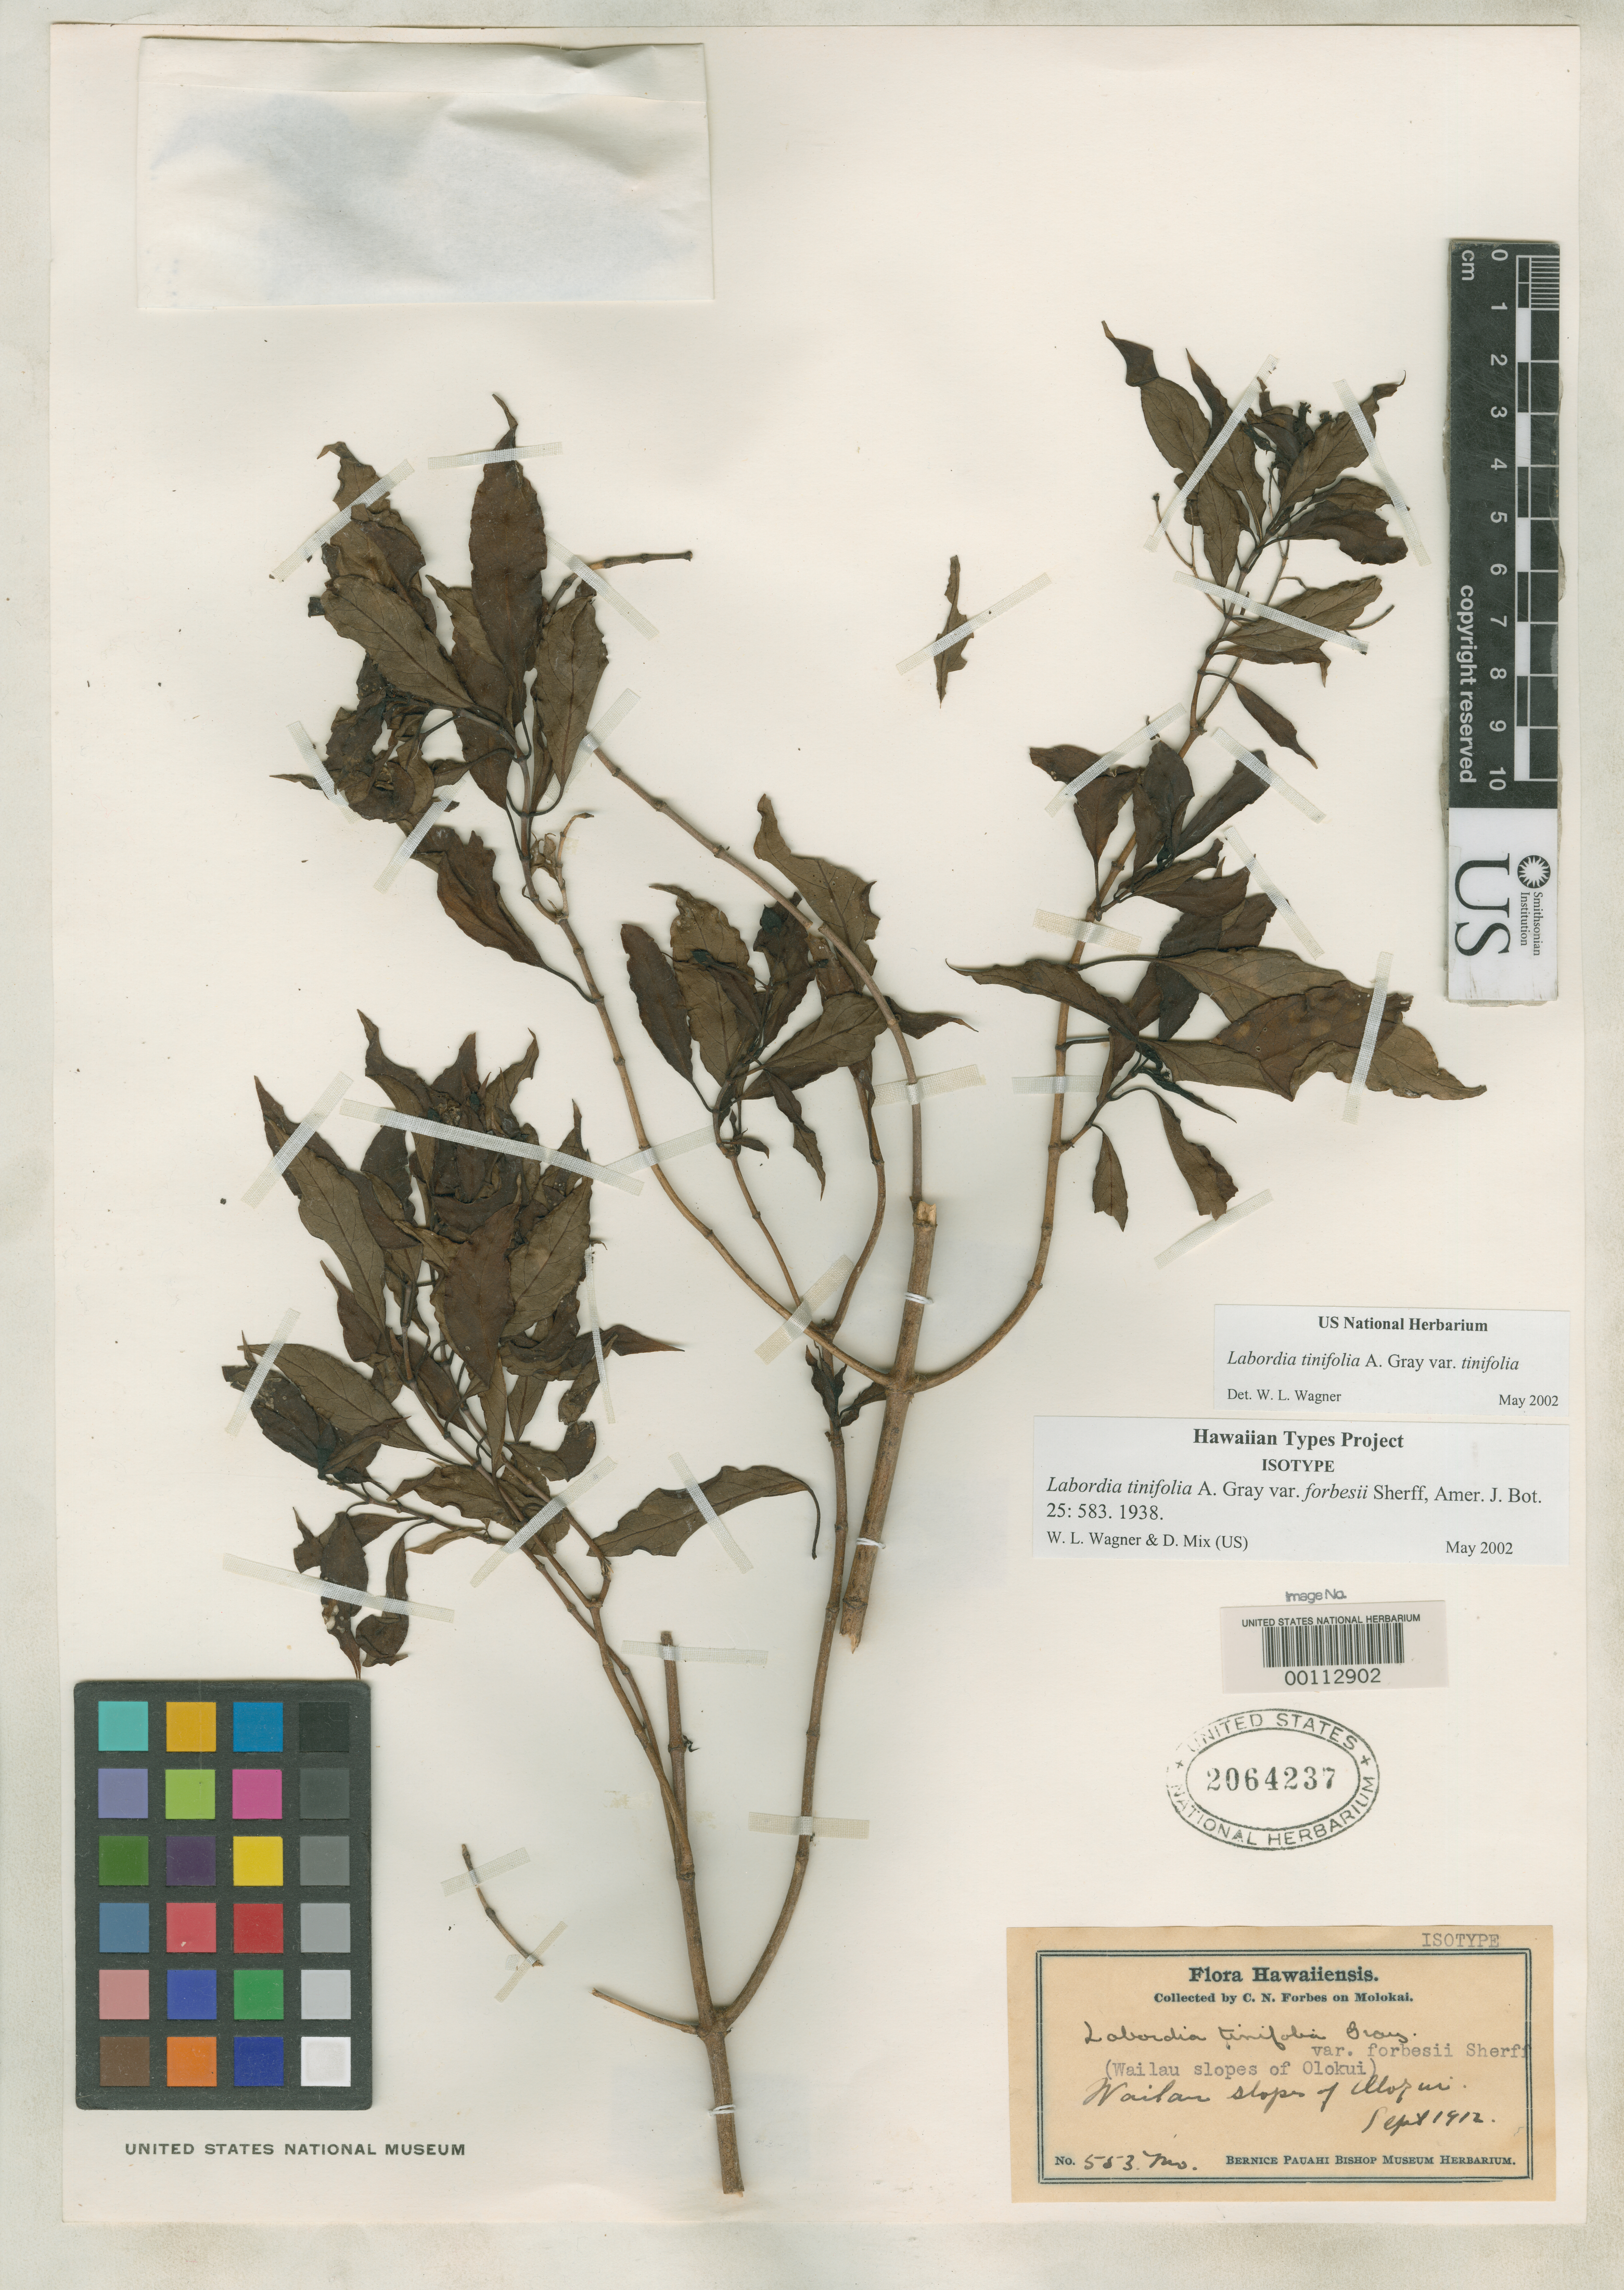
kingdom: Plantae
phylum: Tracheophyta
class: Magnoliopsida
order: Gentianales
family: Loganiaceae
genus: Labordia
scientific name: Labordia tinifolia var. forbesii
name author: Sherff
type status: Isotype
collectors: C. N. Forbes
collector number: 553.Mo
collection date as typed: Sep 1912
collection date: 1912-09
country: United States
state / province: Hawaii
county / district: Maui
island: Moloka'i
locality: Wailau, slopes of Olokui.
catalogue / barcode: US 2064237